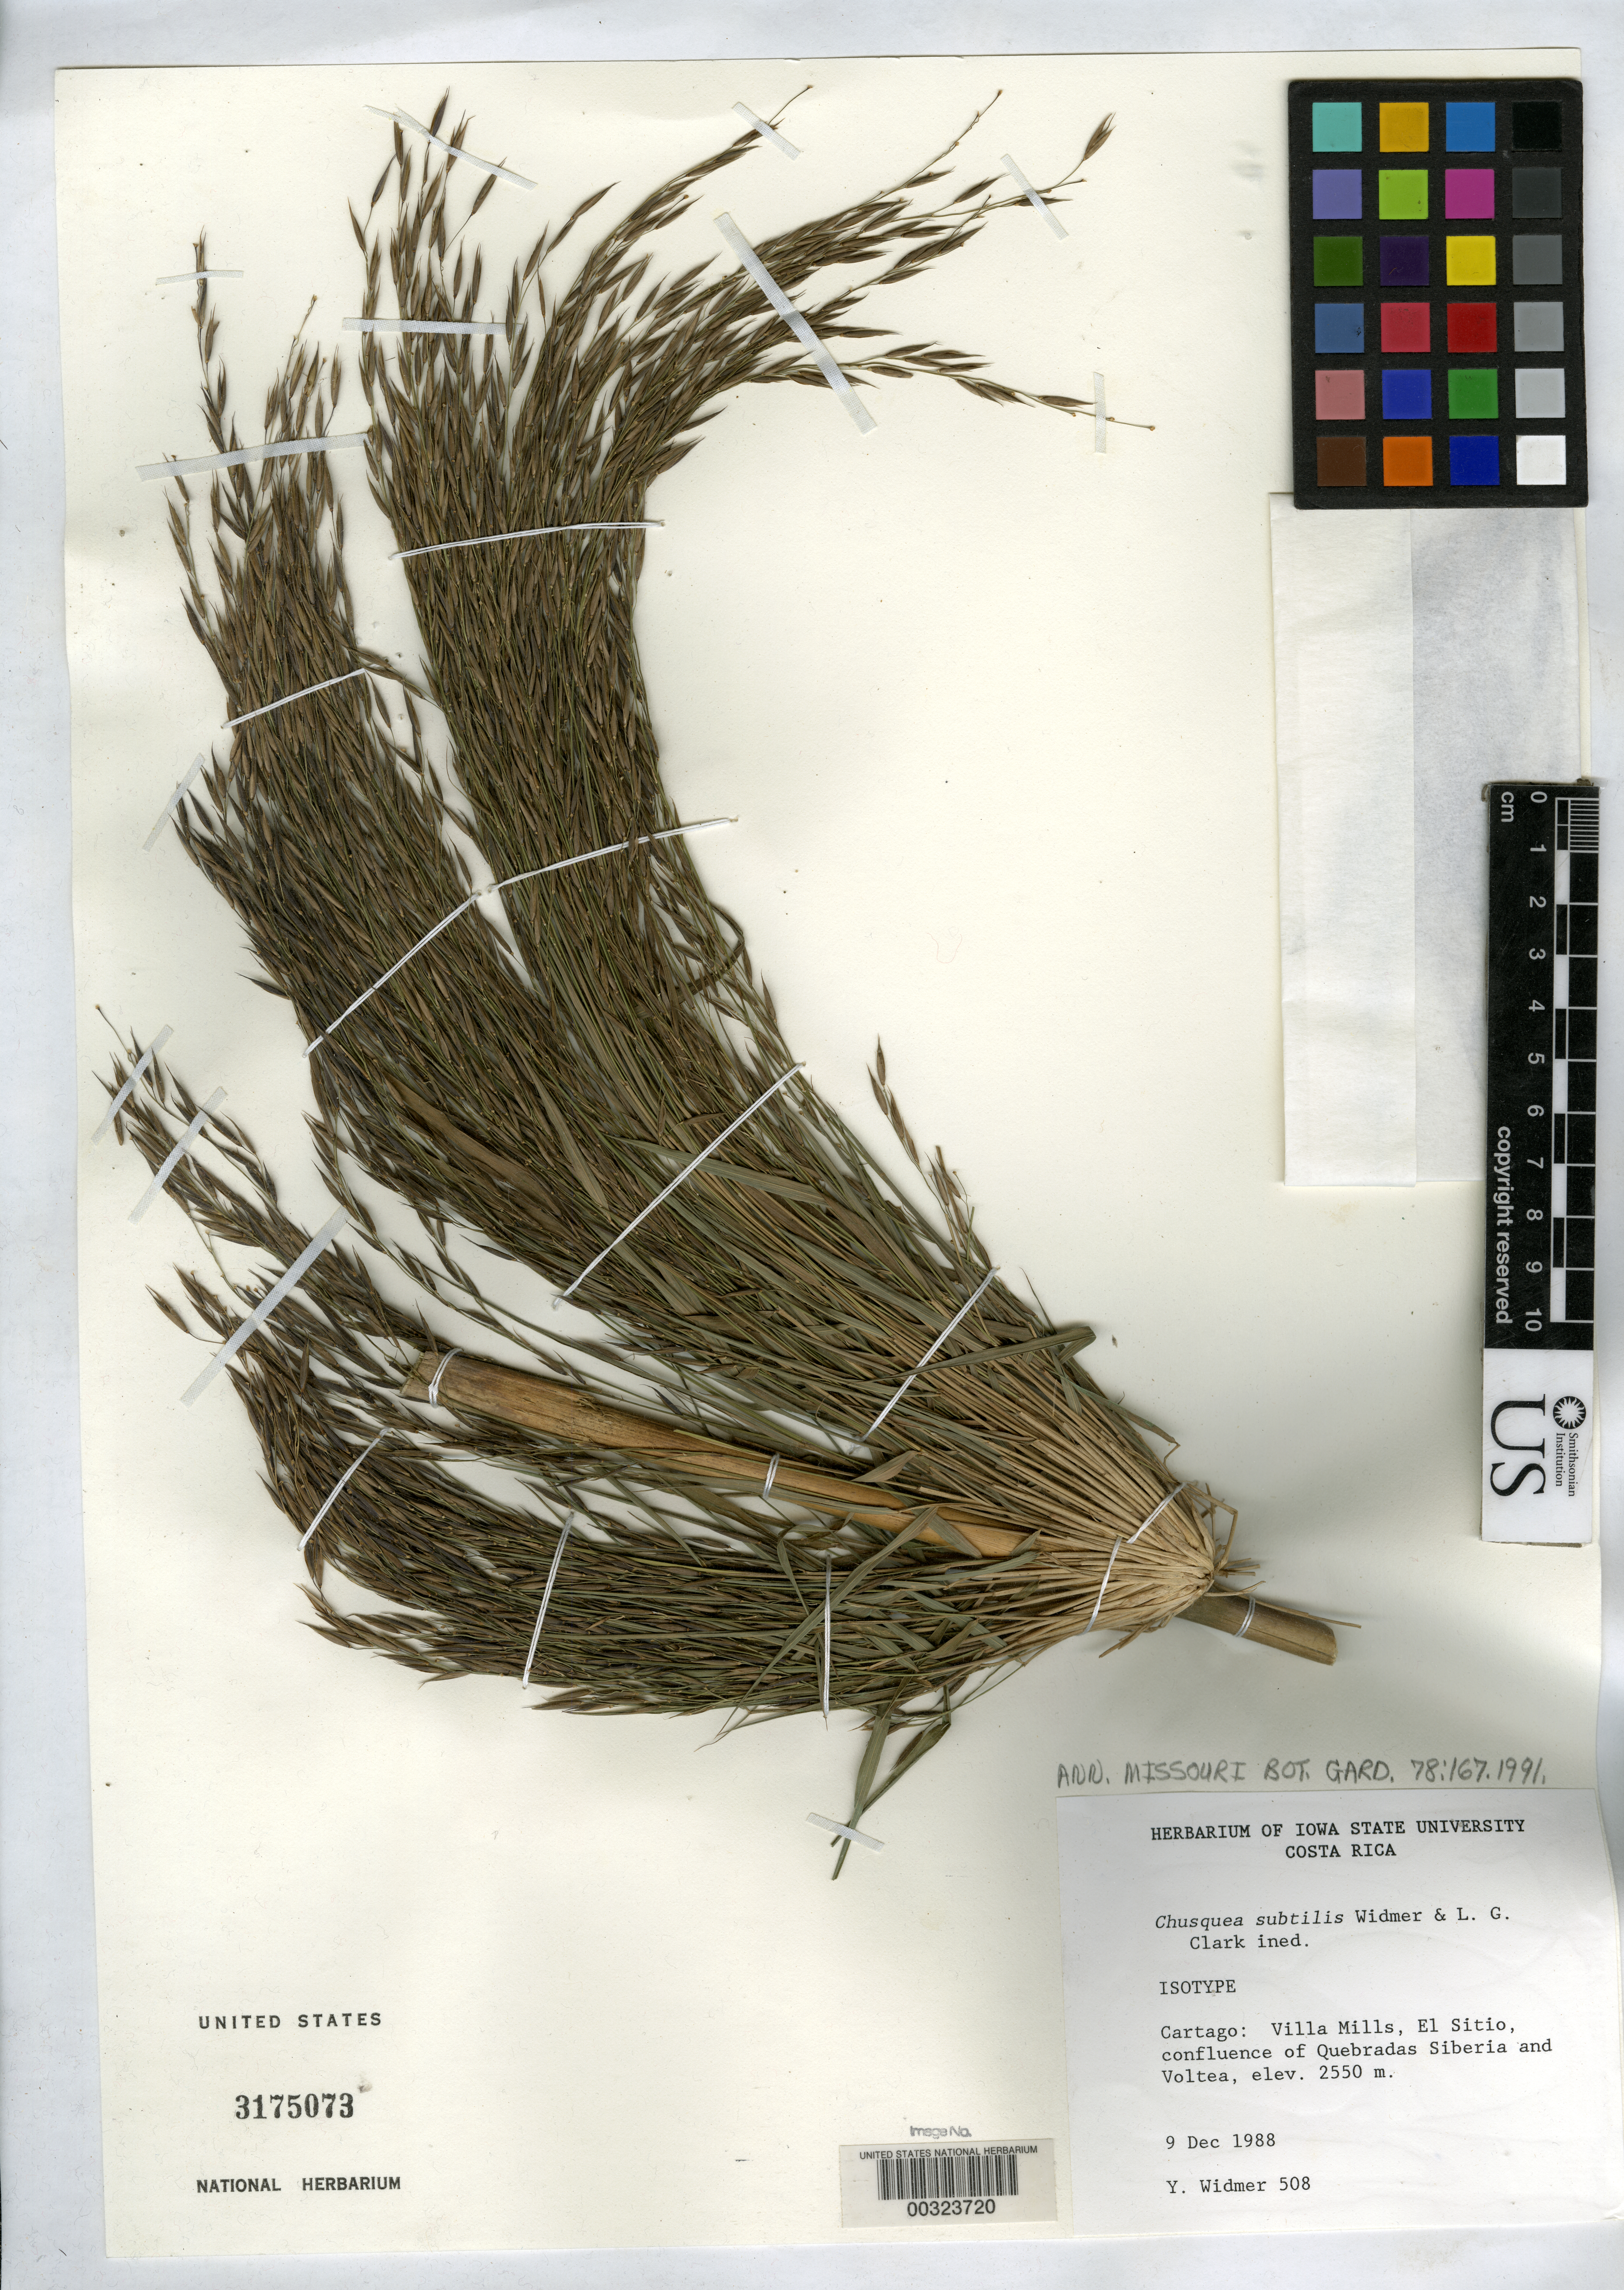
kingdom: Plantae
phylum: Tracheophyta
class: Liliopsida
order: Poales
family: Poaceae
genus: Chusquea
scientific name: Chusquea subtilis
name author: Y. Widmer & L.G. Clark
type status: Isotype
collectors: Y. Widmer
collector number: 508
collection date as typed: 09 Dec 1988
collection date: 1988-12-09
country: Costa Rica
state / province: Cartago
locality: Villa Mills, El Sitio, confluence of Quebradas Siberia and Voltea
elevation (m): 2550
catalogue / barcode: US 3175073